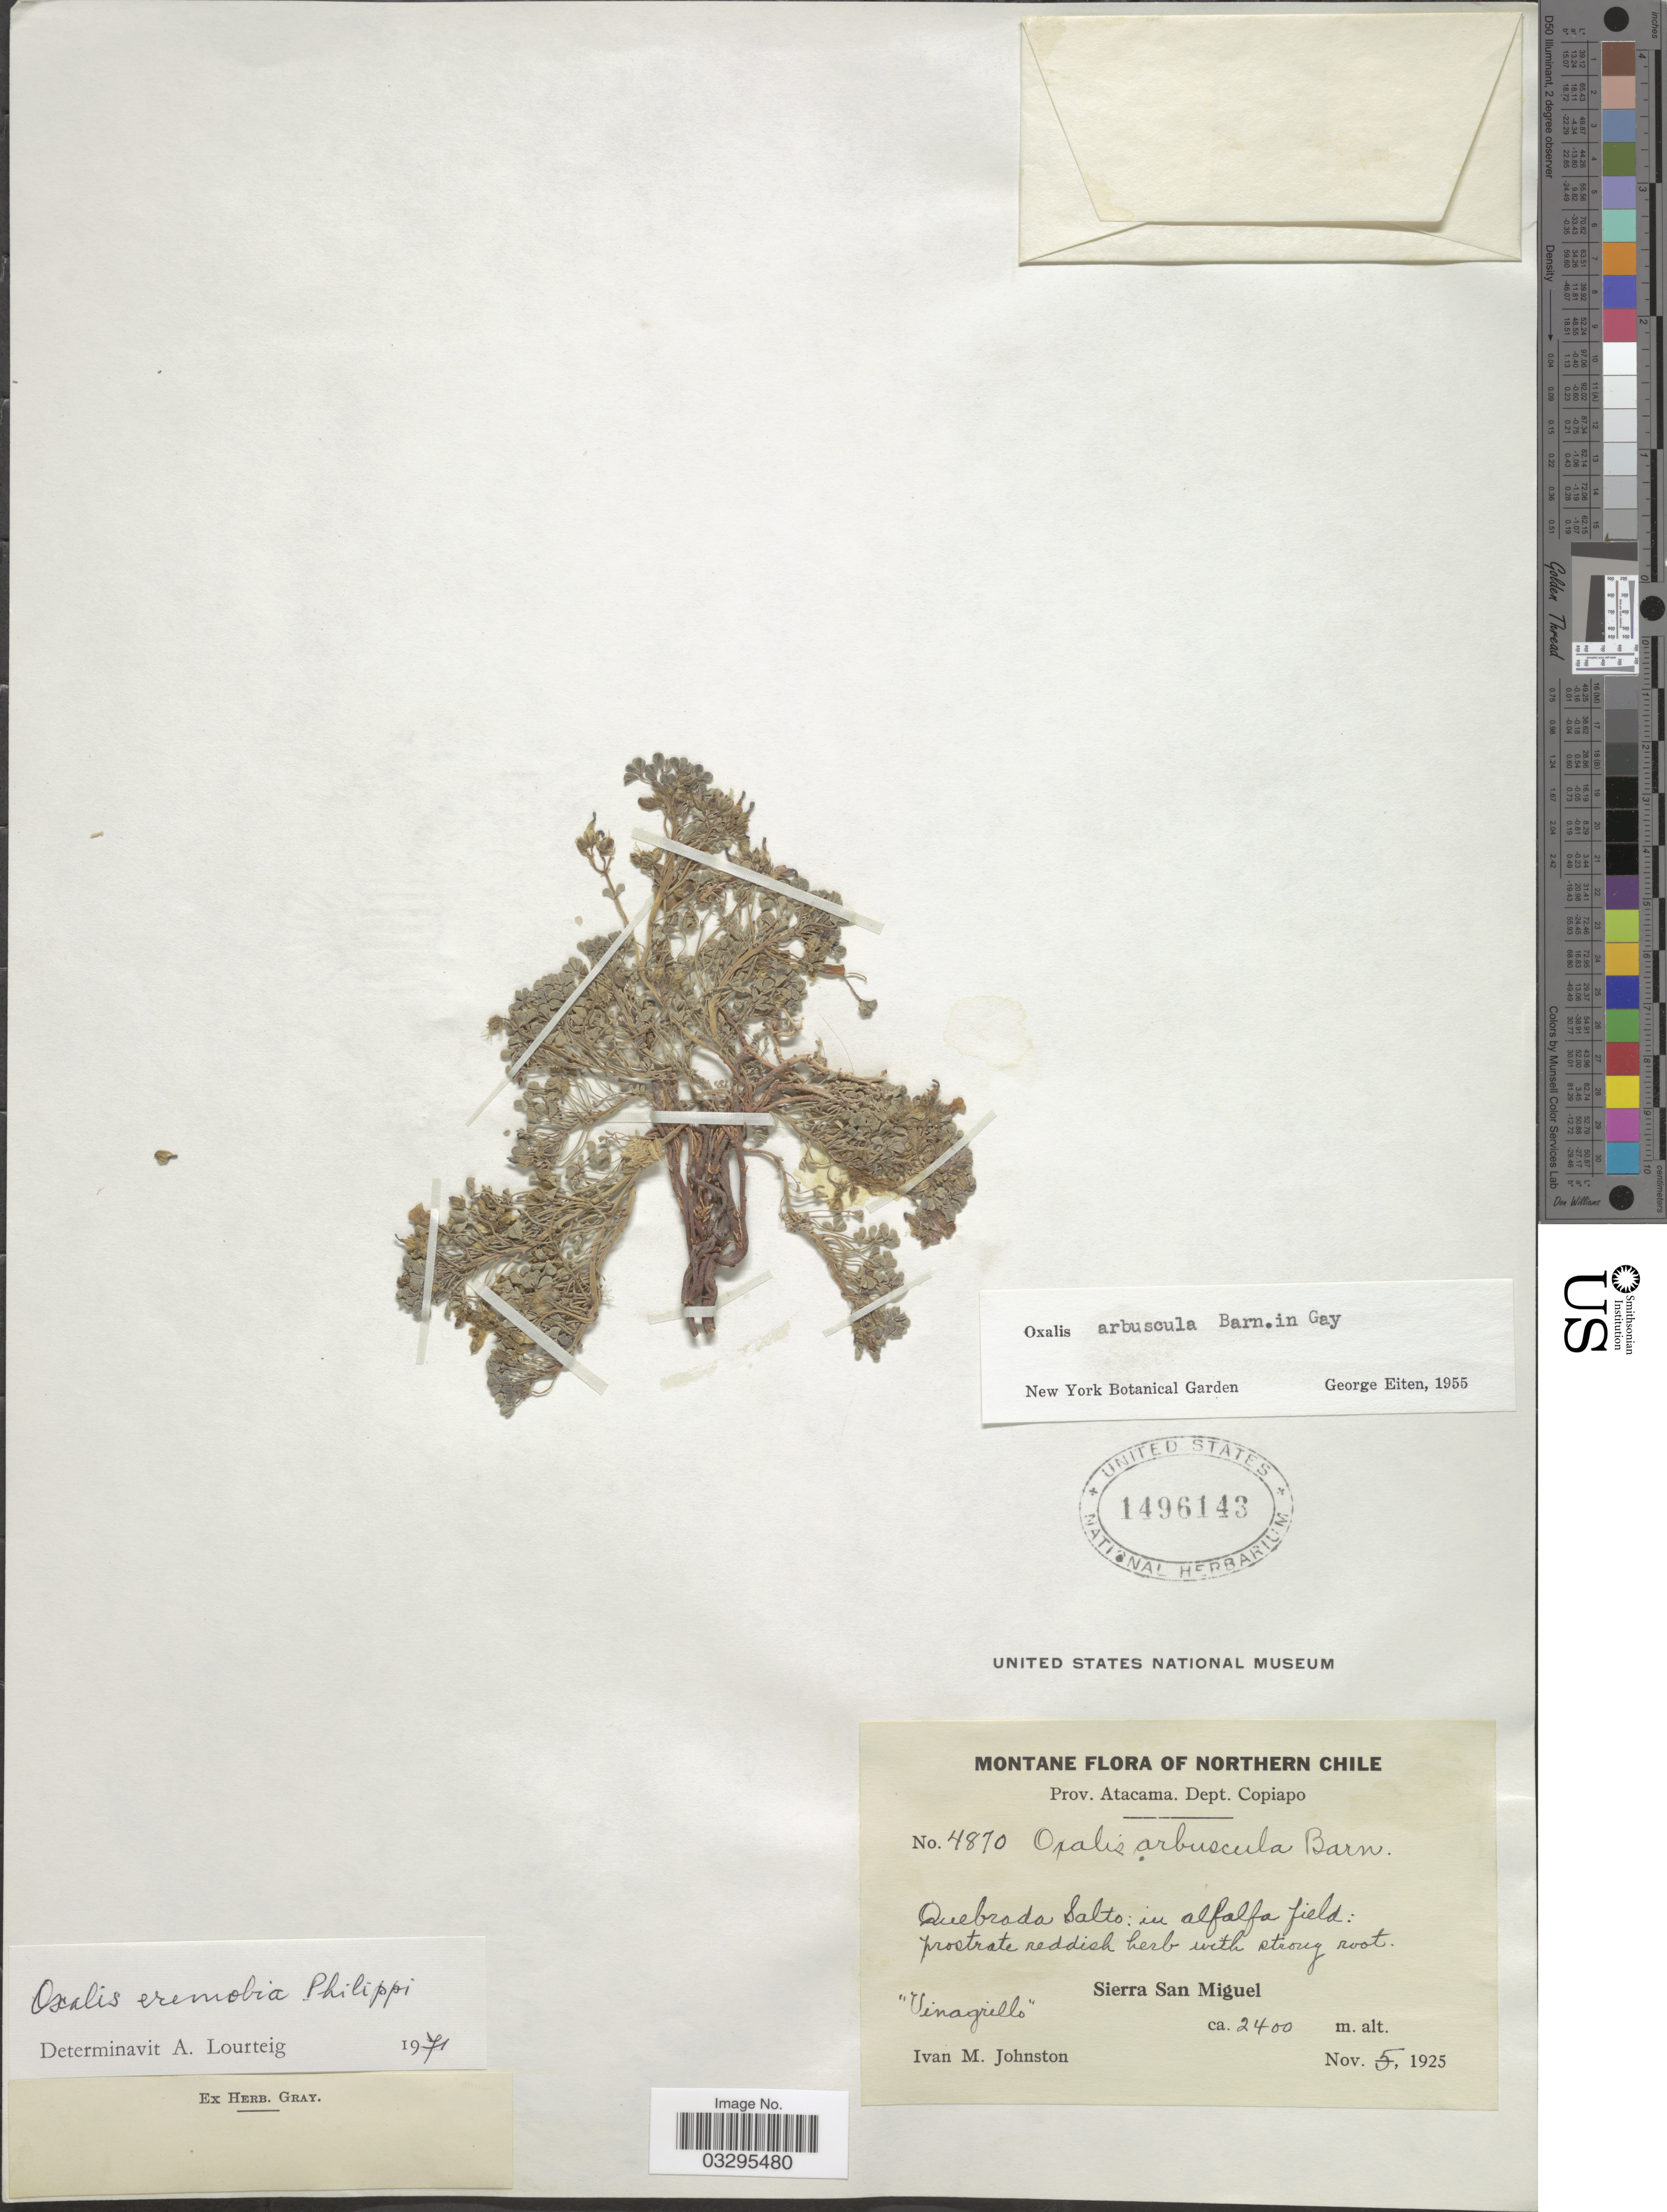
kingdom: Plantae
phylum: Tracheophyta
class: Magnoliopsida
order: Oxalidales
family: Oxalidaceae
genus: Oxalis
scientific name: Oxalis eremobia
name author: Phil.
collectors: I.M. Johnston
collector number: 4870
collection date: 1925-11-05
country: Chile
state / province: Atacama (III)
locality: Northern Chile. Prov. Atacama. Dept. Copiopa. Quebrada Salto. Sierra San Miguel.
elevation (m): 2400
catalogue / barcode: US 1496143